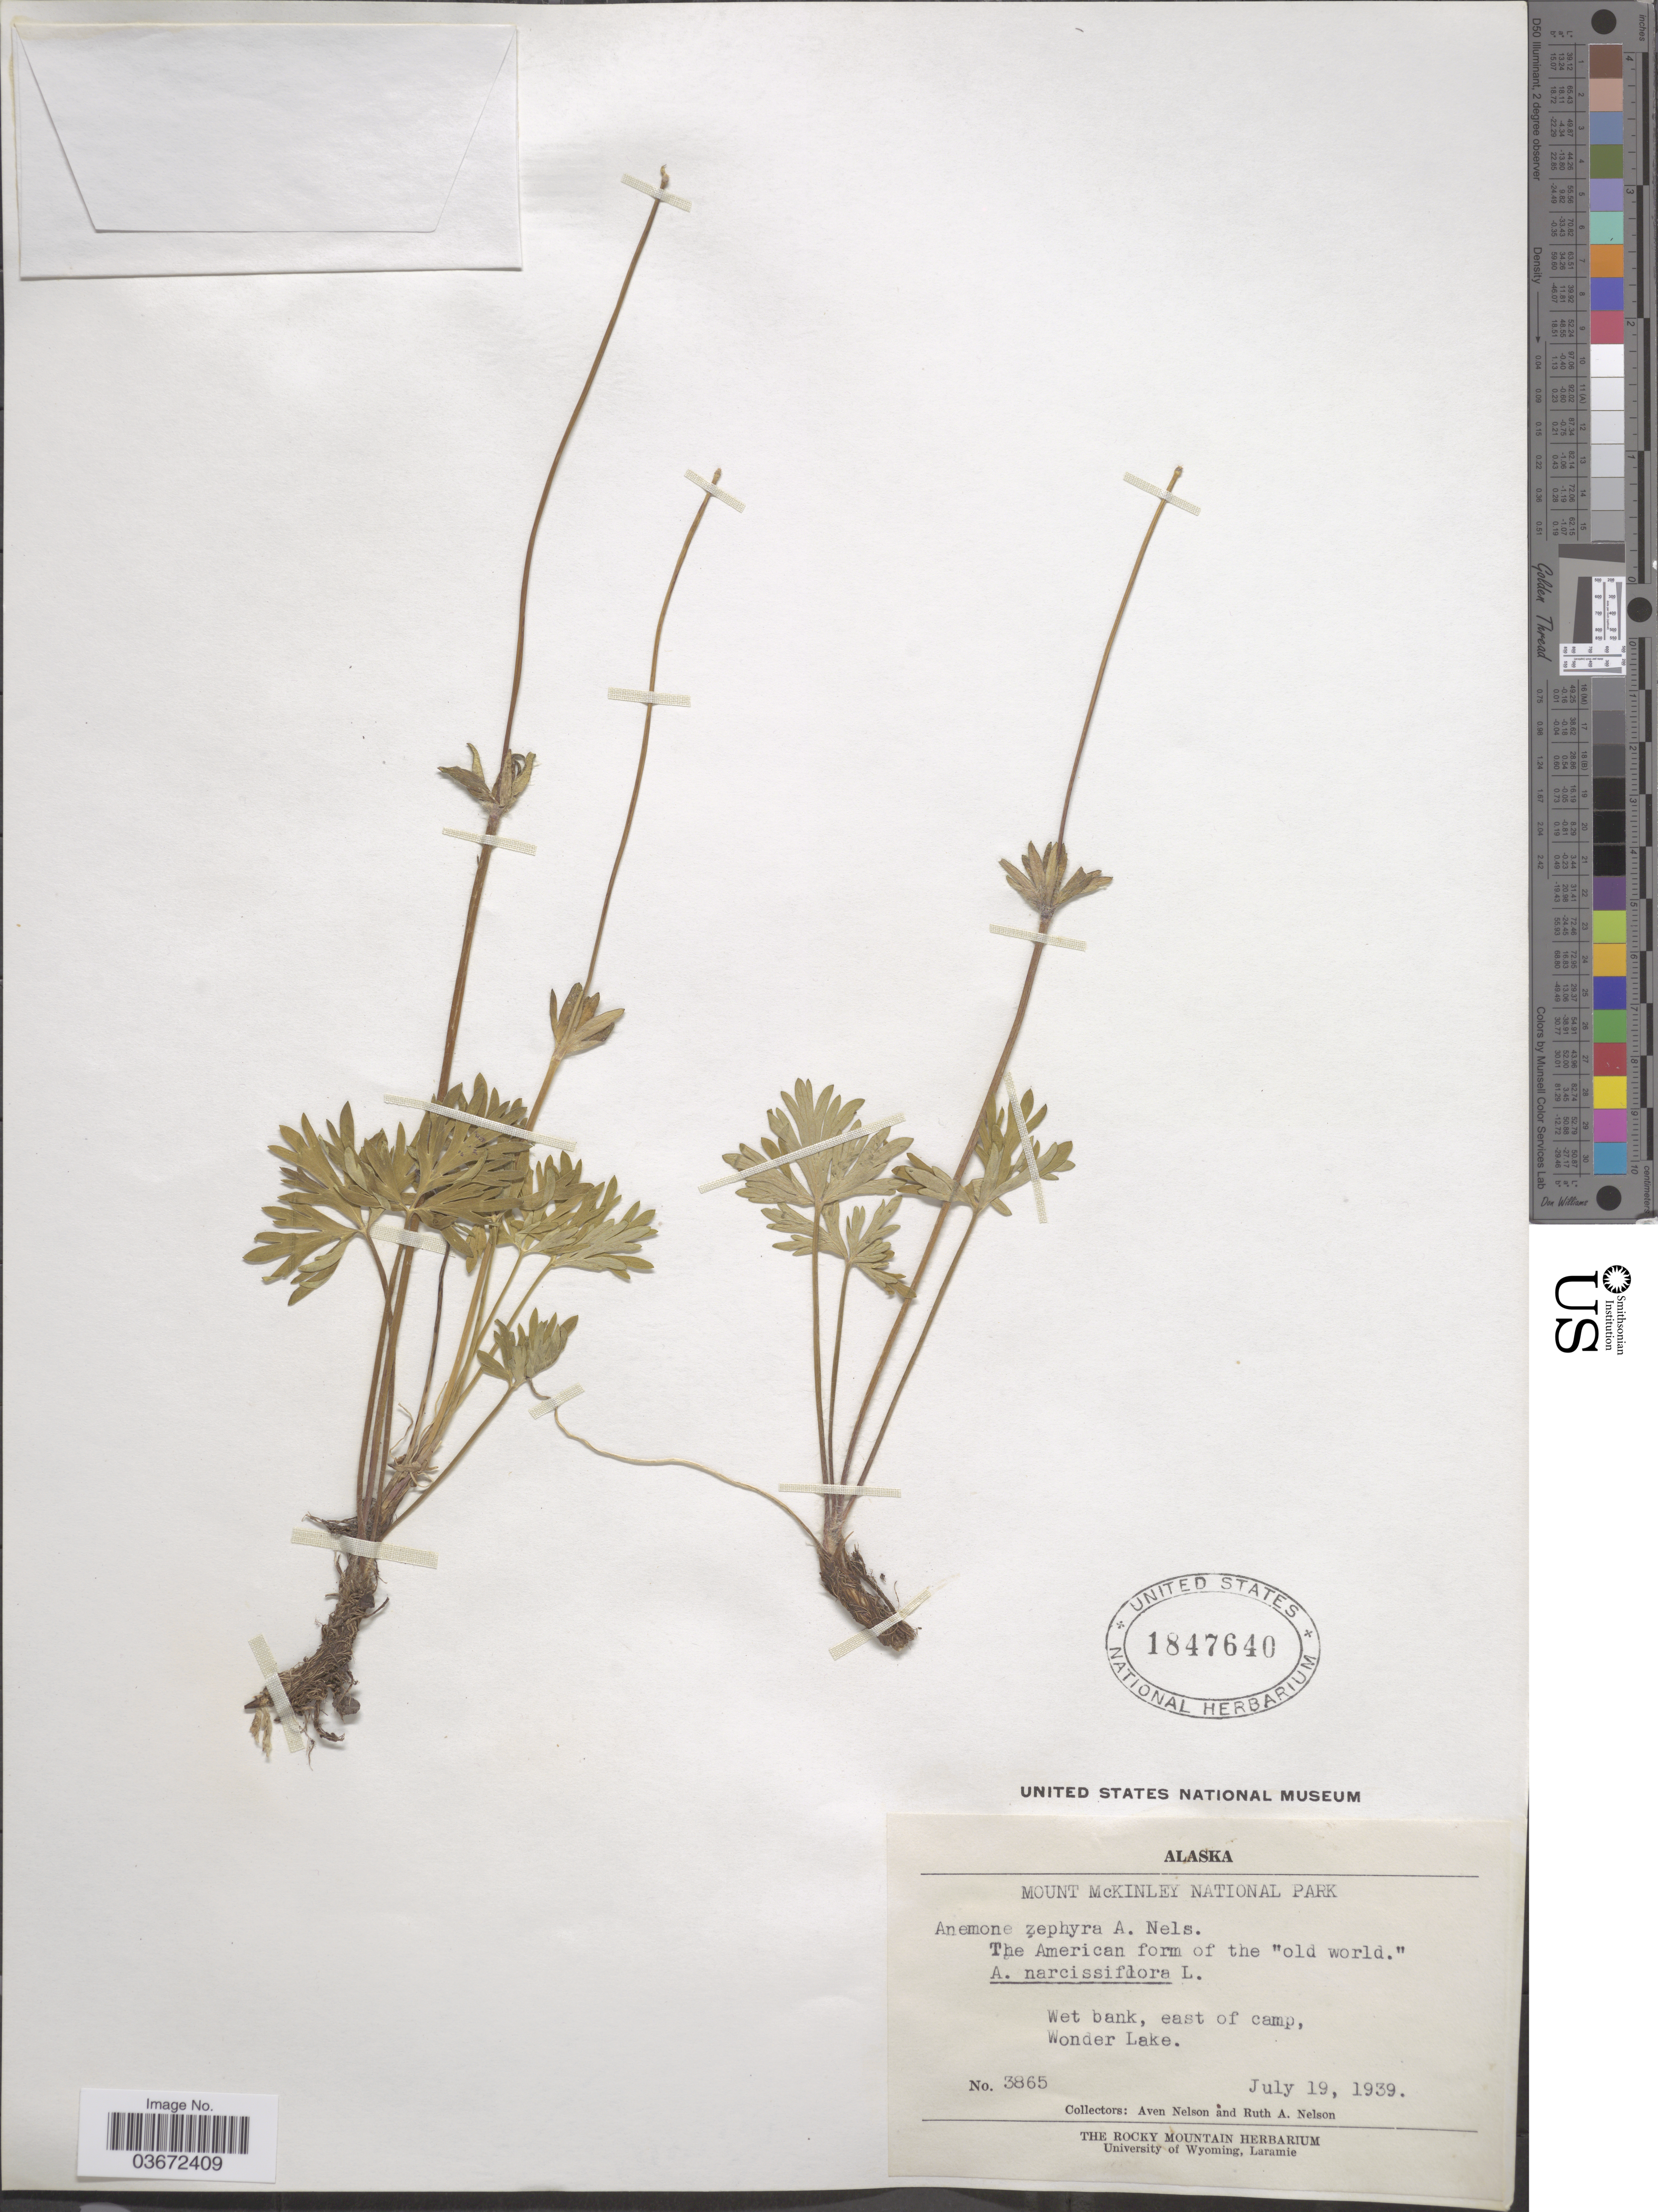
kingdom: Plantae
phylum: Tracheophyta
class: Magnoliopsida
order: Ranunculales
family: Ranunculaceae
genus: Anemone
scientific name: Anemone narcissiflora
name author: L.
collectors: A. Nelson & R. A. Nelson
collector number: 3865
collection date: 1939-07-19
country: United States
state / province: Alaska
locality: East of camp, Wonder Lake. Mount McKinley National Park.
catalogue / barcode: US 1847640